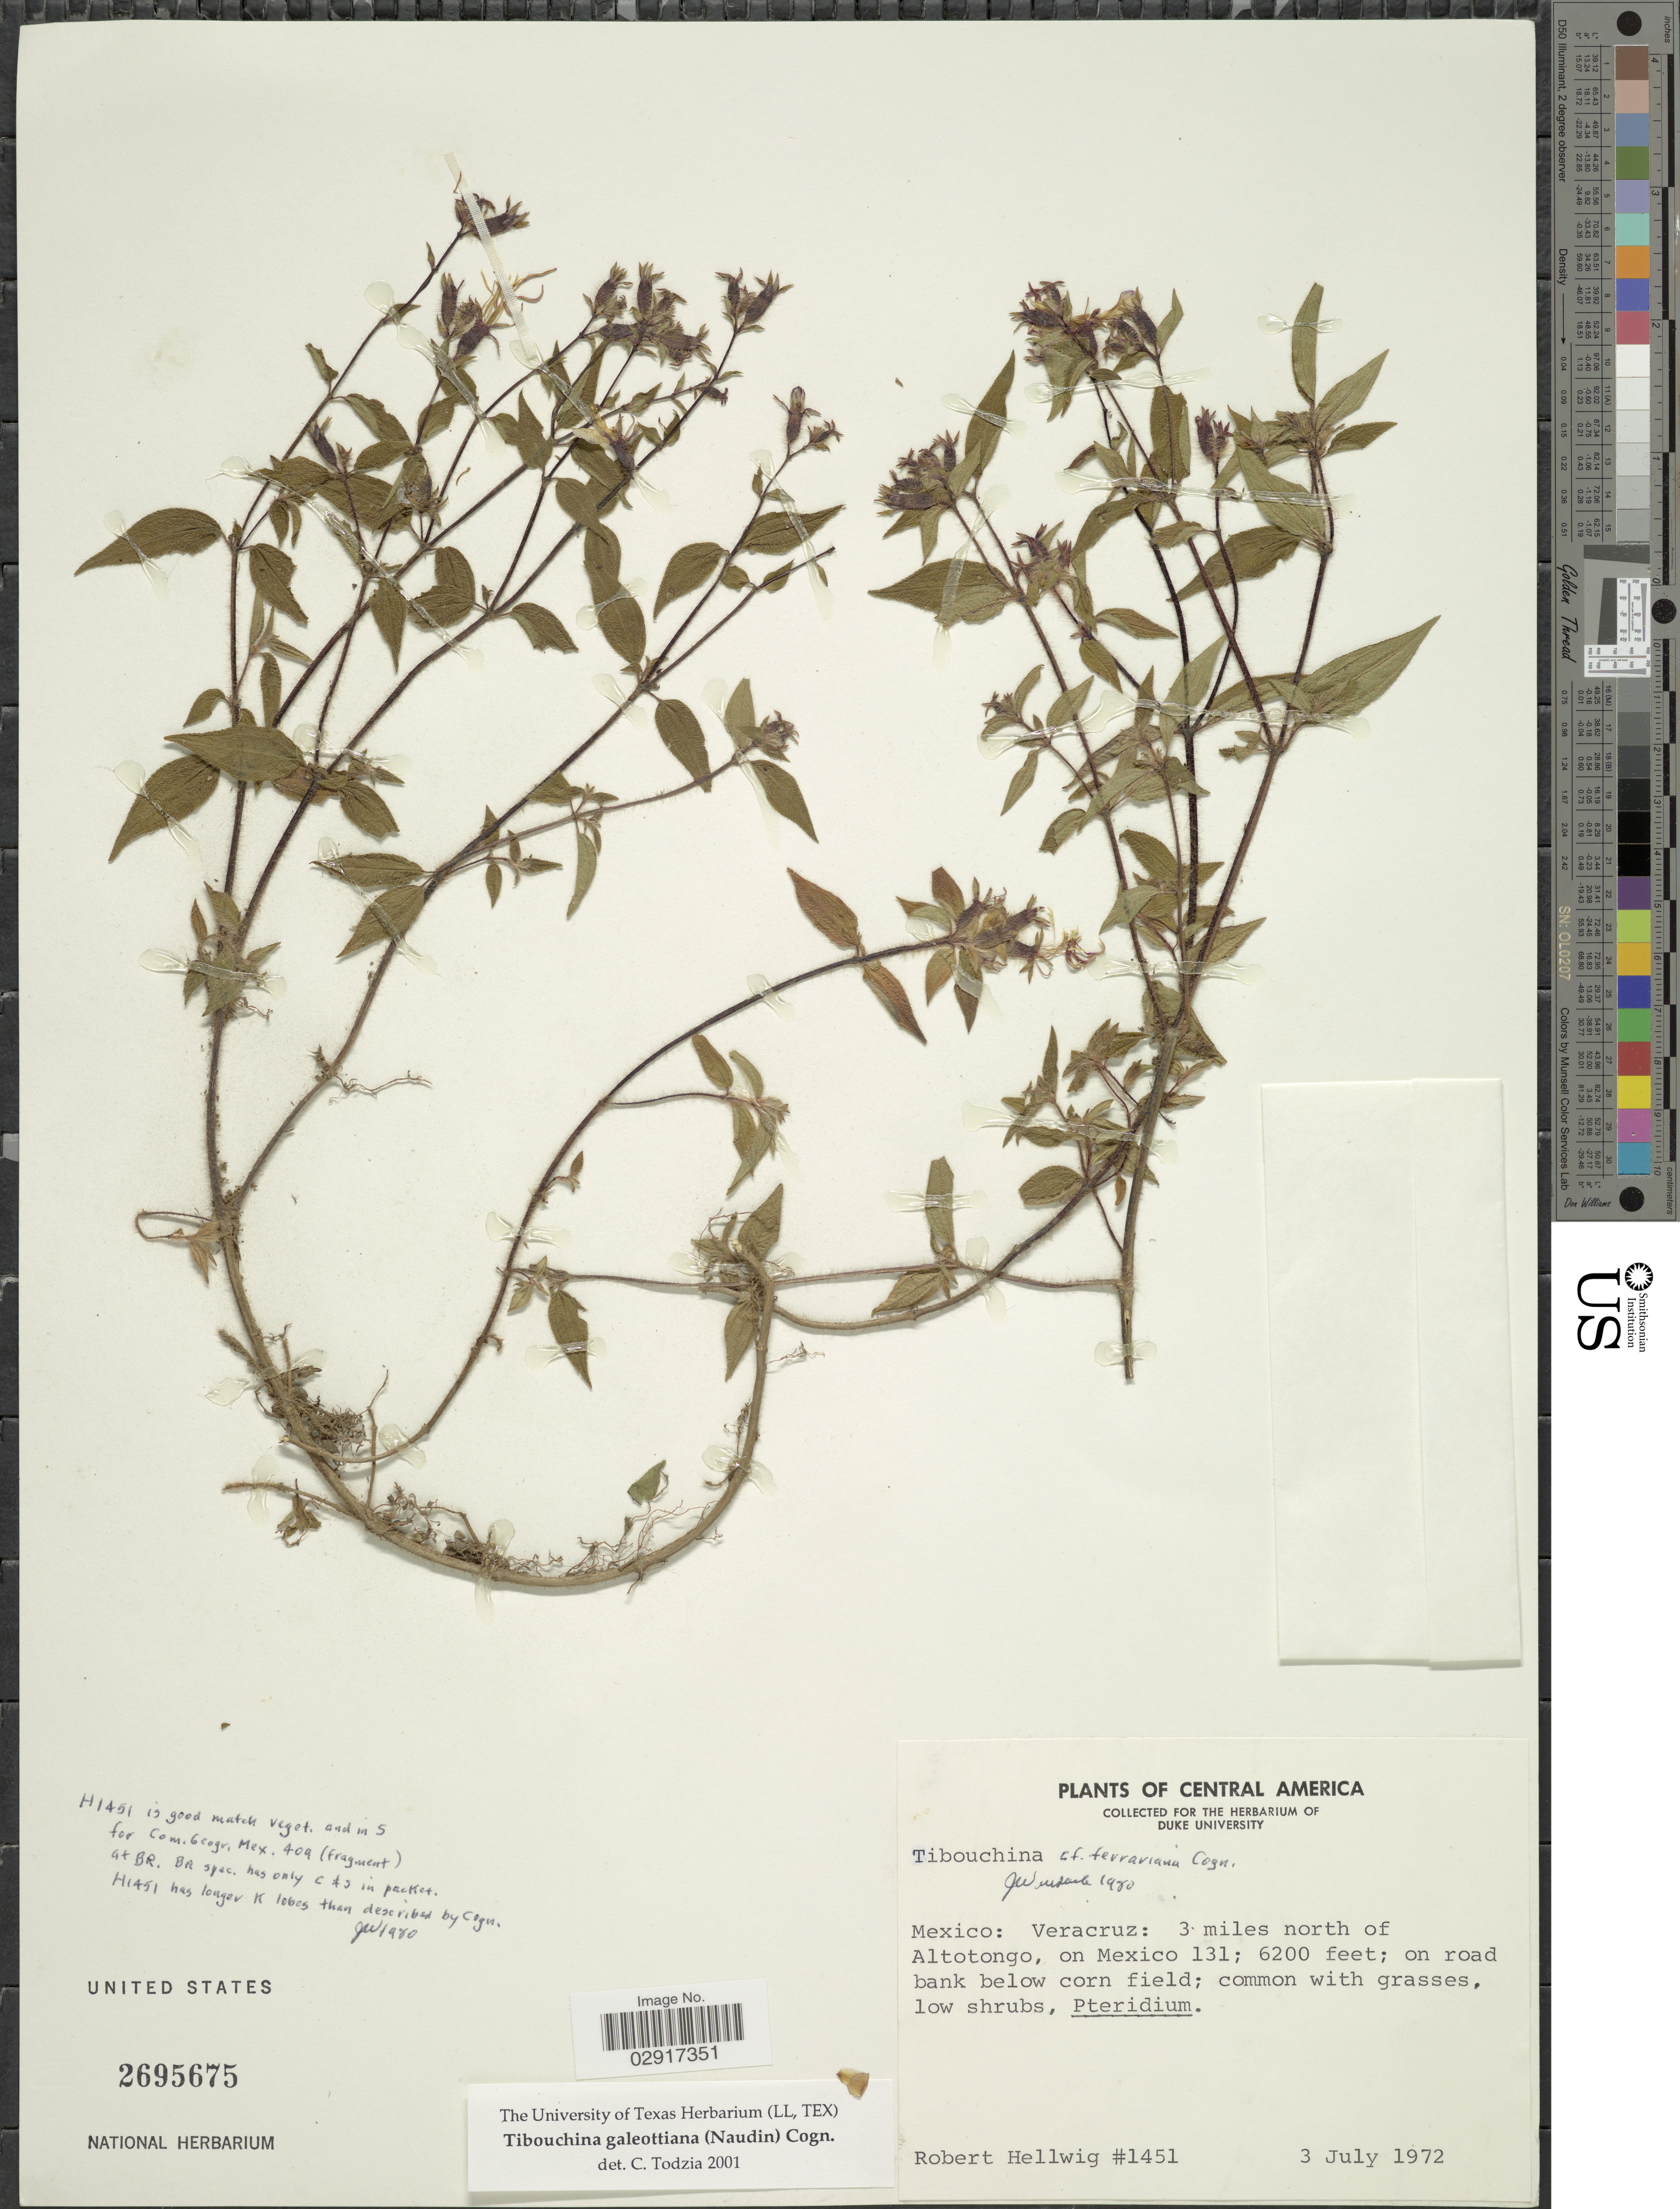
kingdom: Plantae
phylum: Tracheophyta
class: Magnoliopsida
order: Myrtales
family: Melastomataceae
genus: Chaetogastra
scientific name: Chaetogastra galeottiana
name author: (Naudin) P.J.F. Guim. & Michelang.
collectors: R. Hellwig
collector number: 1451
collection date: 1972-07-03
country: Mexico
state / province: Veracruz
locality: Central America. Veracruz: 3 miles north of Altotongo, on Mexico 131.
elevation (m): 1890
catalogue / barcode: US 2695675